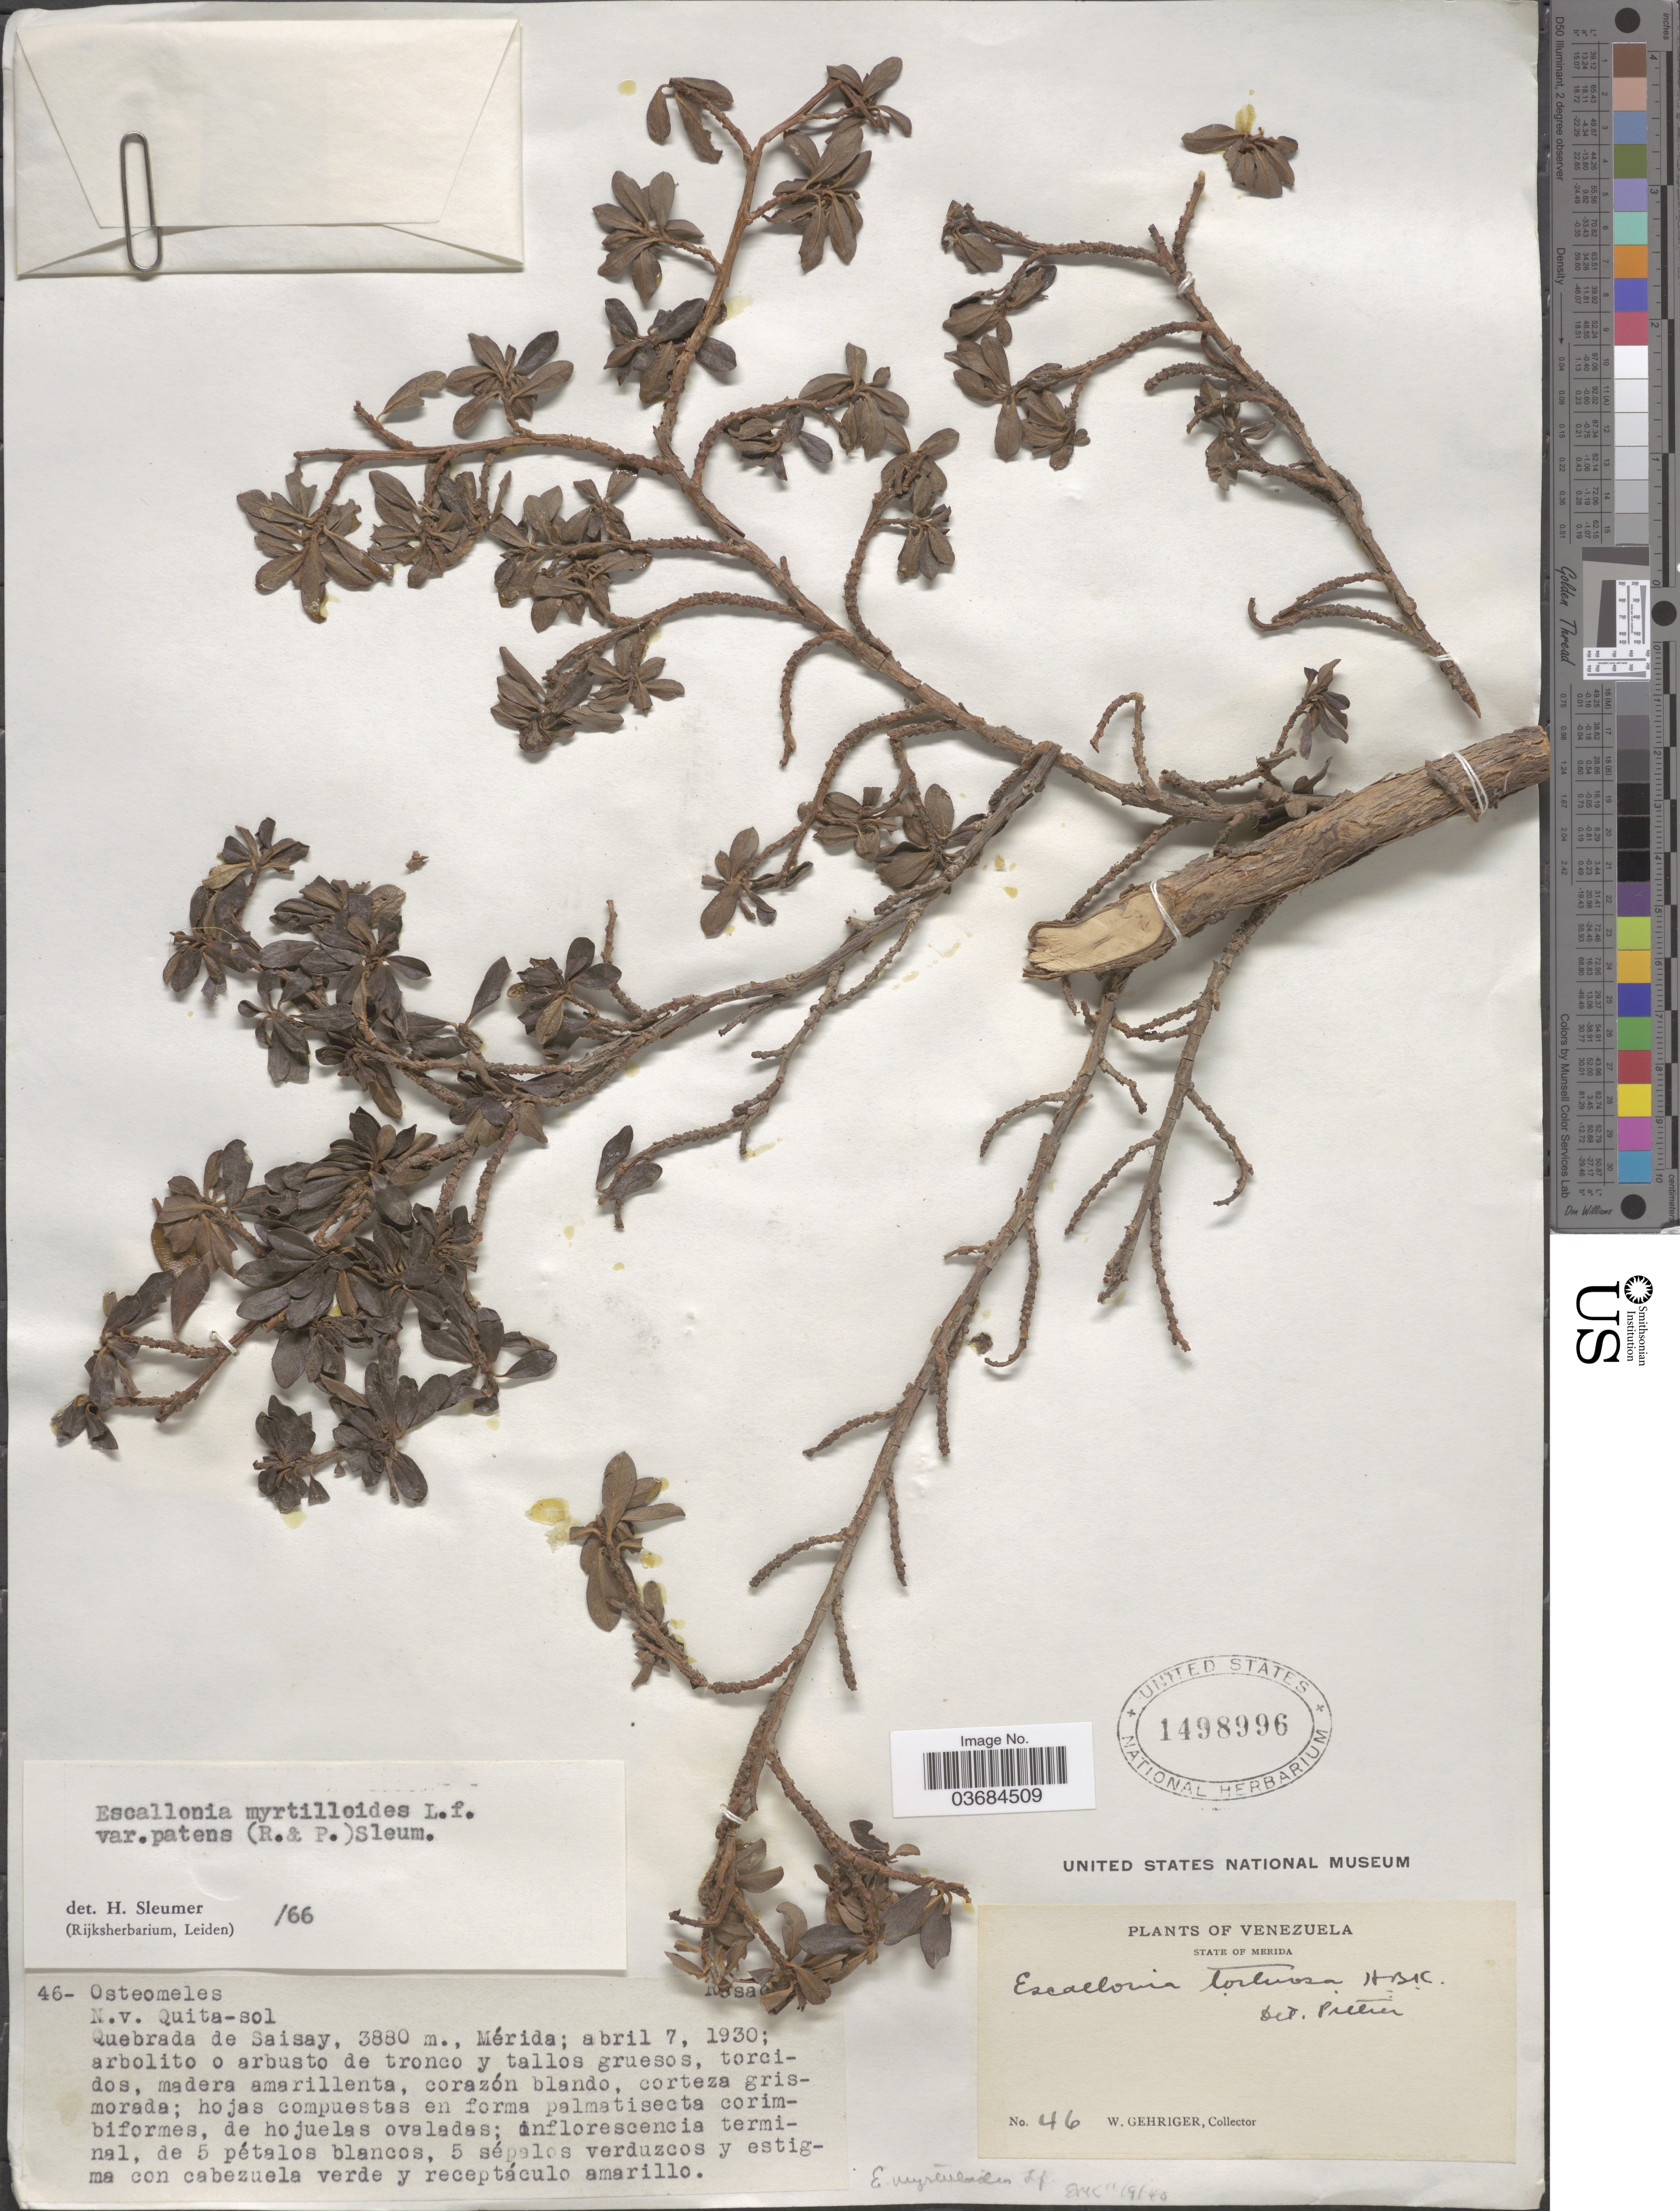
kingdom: Plantae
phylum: Tracheophyta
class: Magnoliopsida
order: Escalloniales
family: Escalloniaceae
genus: Escallonia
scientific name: Escallonia myrtilloides var. patens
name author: (Ruiz & Pavón) Sleumer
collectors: W. Gehriger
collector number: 46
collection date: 1930-04-07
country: Venezuela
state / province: Merida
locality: Quebrada de Saisay.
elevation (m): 3880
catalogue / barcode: US 1498996